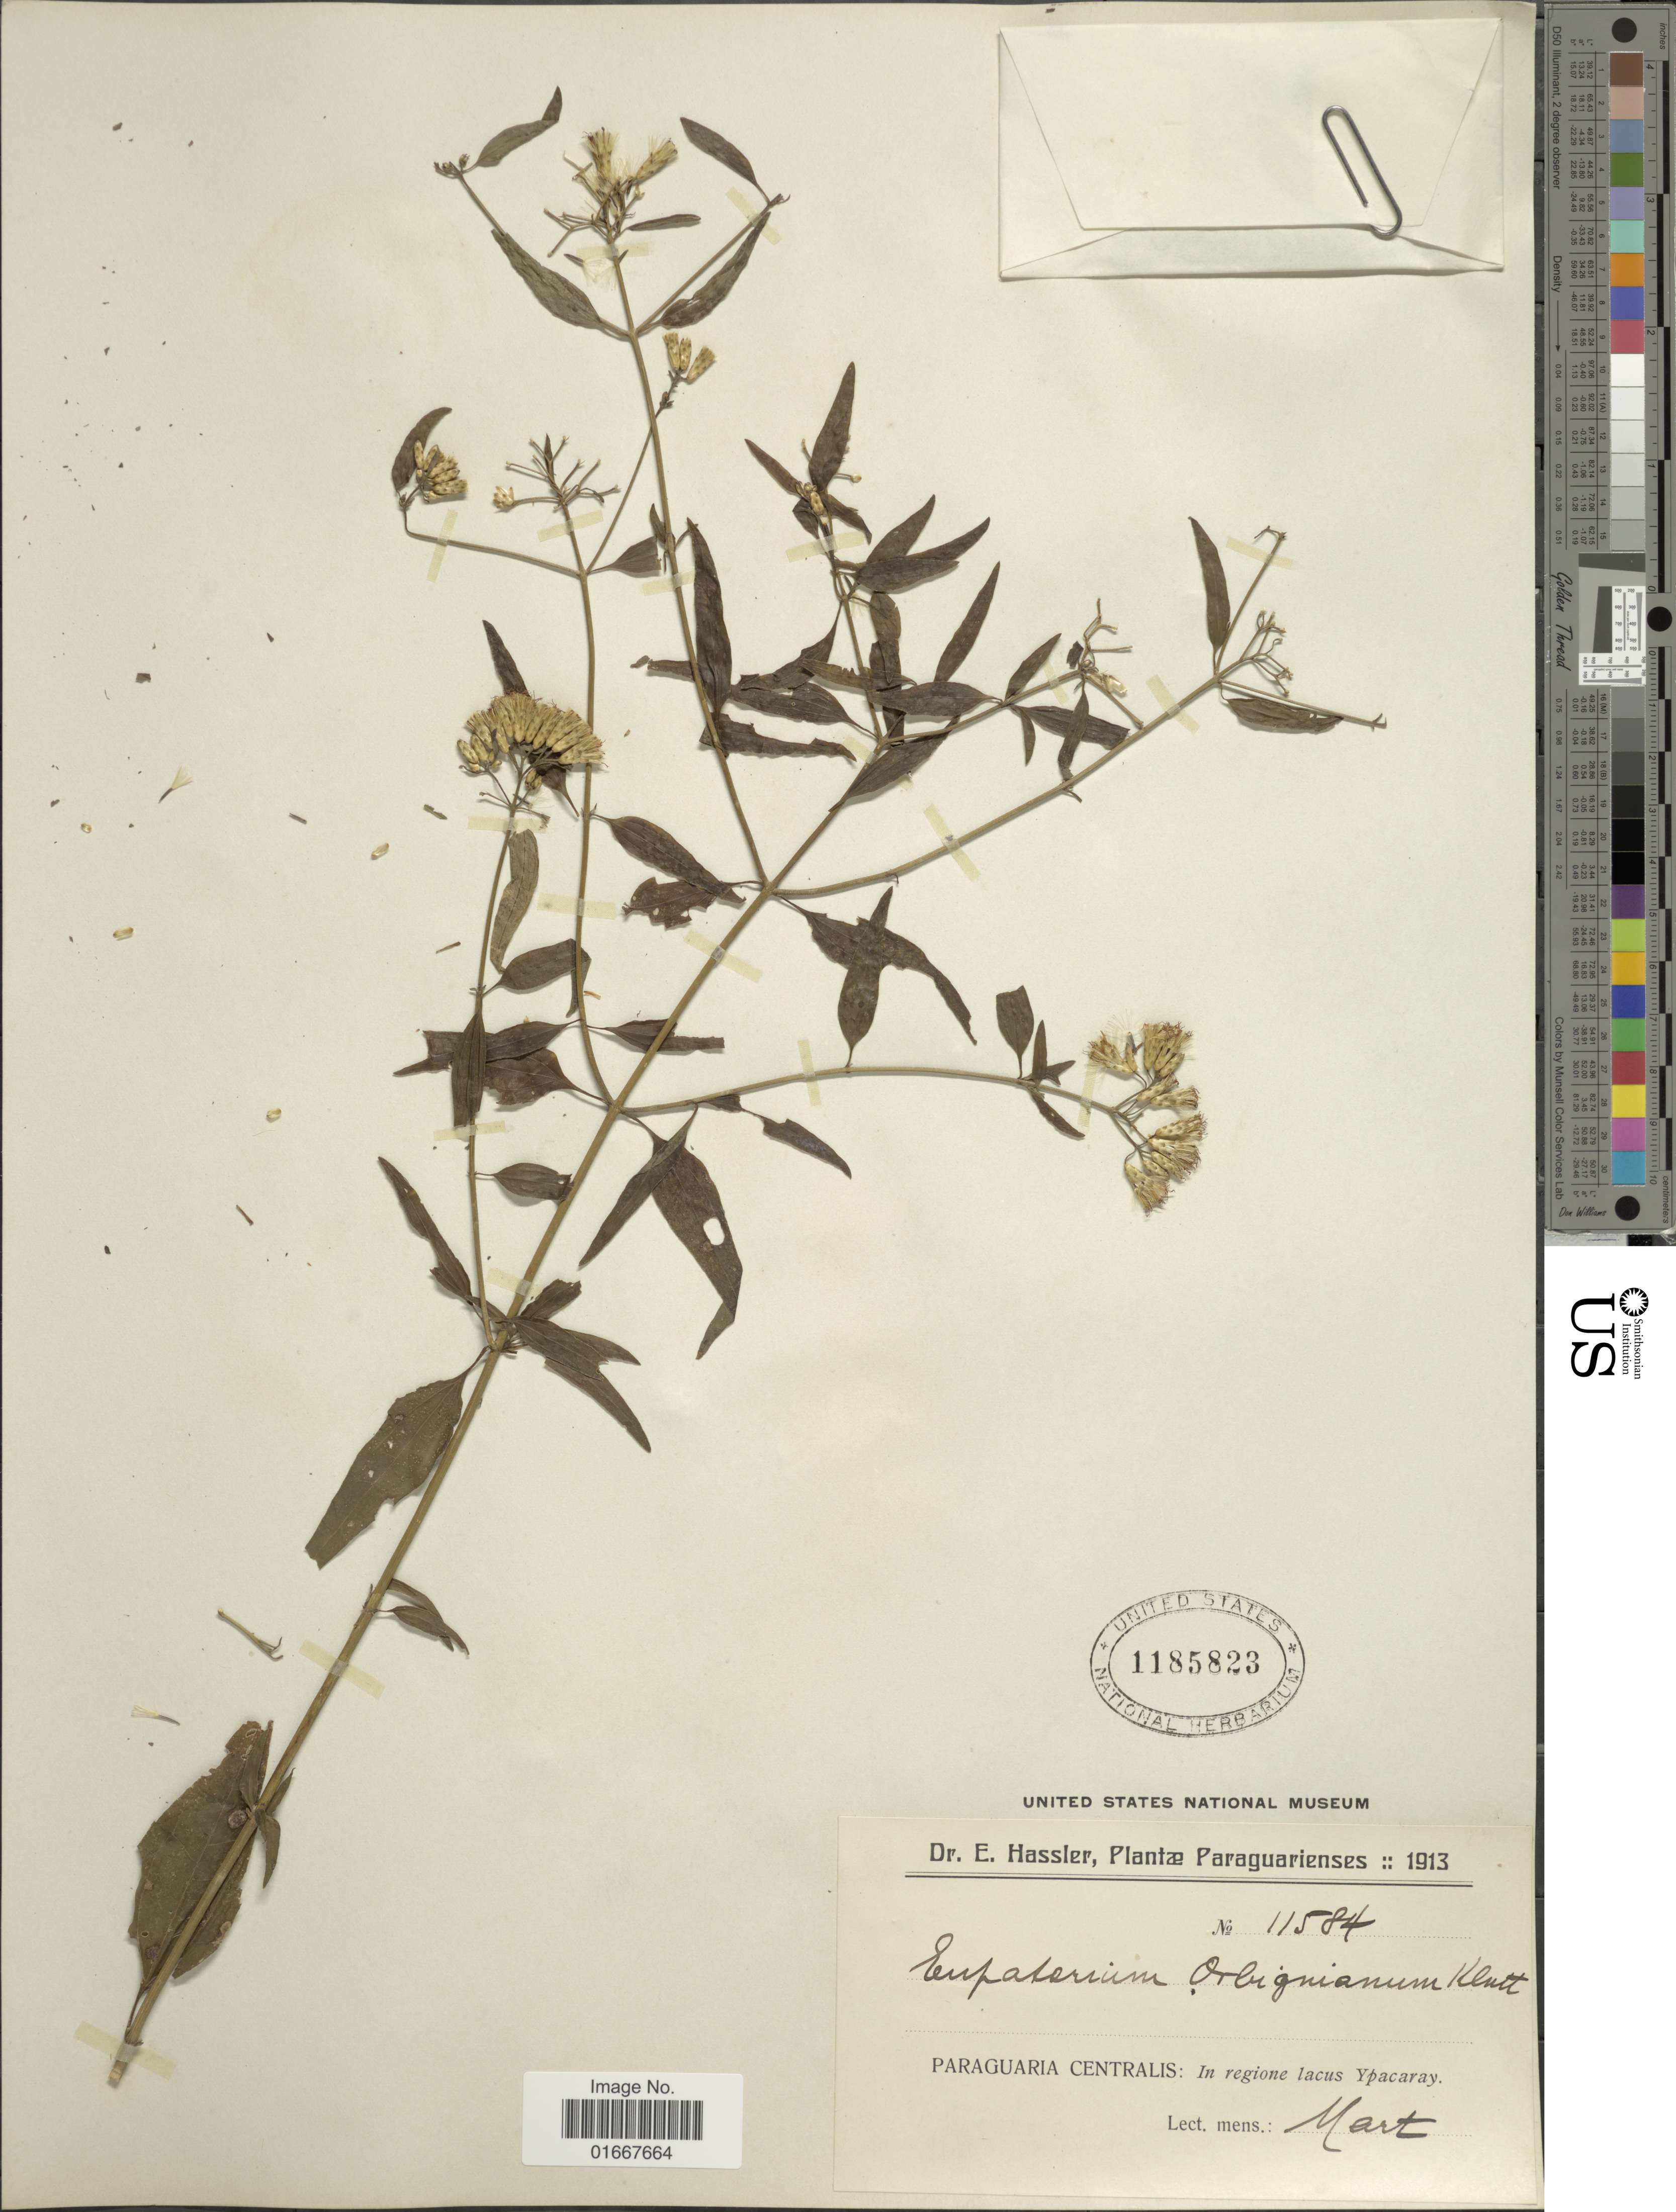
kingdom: Plantae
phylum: Tracheophyta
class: Magnoliopsida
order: Asterales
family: Asteraceae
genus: Chromolaena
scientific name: Chromolaena odorata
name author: (L.) R.M. King & H. Rob.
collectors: E. Hassler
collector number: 11584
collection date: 1913-03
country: Paraguay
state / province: Central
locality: Paraguaria Centralis: In regione lacus Ypacaray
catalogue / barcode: US 1185823